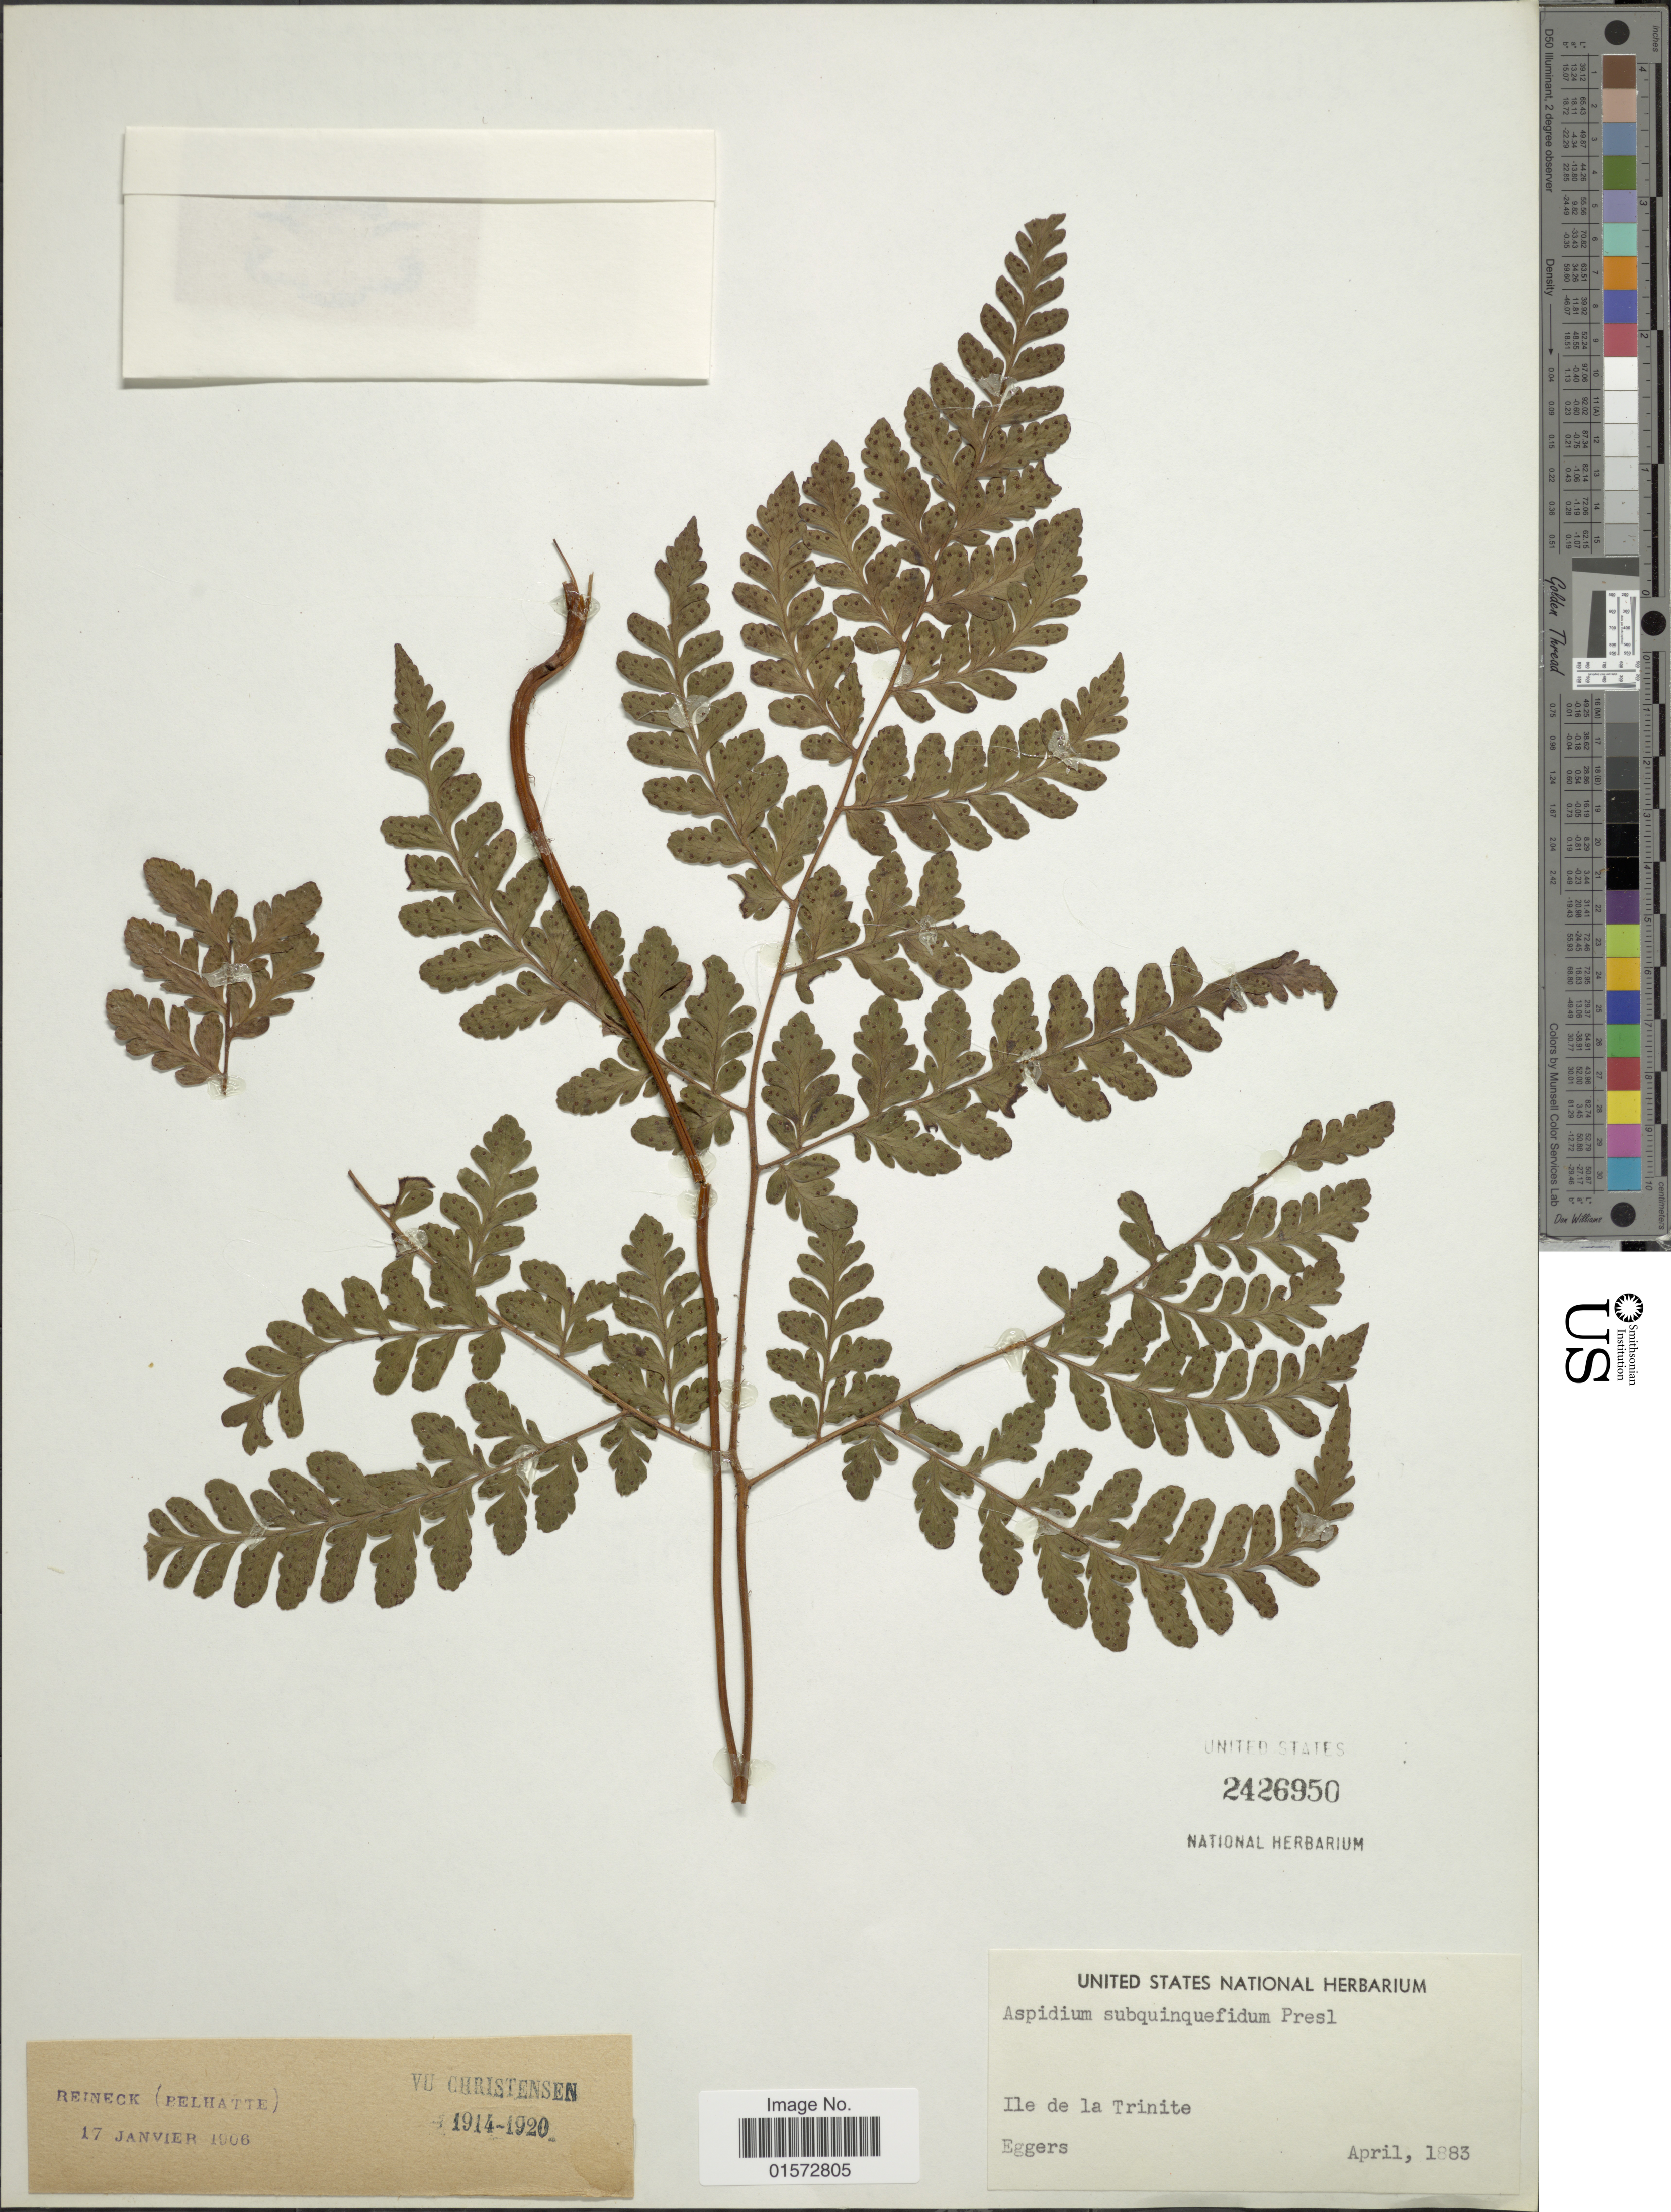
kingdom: Plantae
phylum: Tracheophyta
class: Polypodiopsida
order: Polypodiales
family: Tectariaceae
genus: Triplophyllum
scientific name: Triplophyllum funestum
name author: (Kunze) Holttum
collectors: -. Eggers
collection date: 1883-04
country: Trinidad and Tobago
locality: Ile de la Trinite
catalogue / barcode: US 2426950